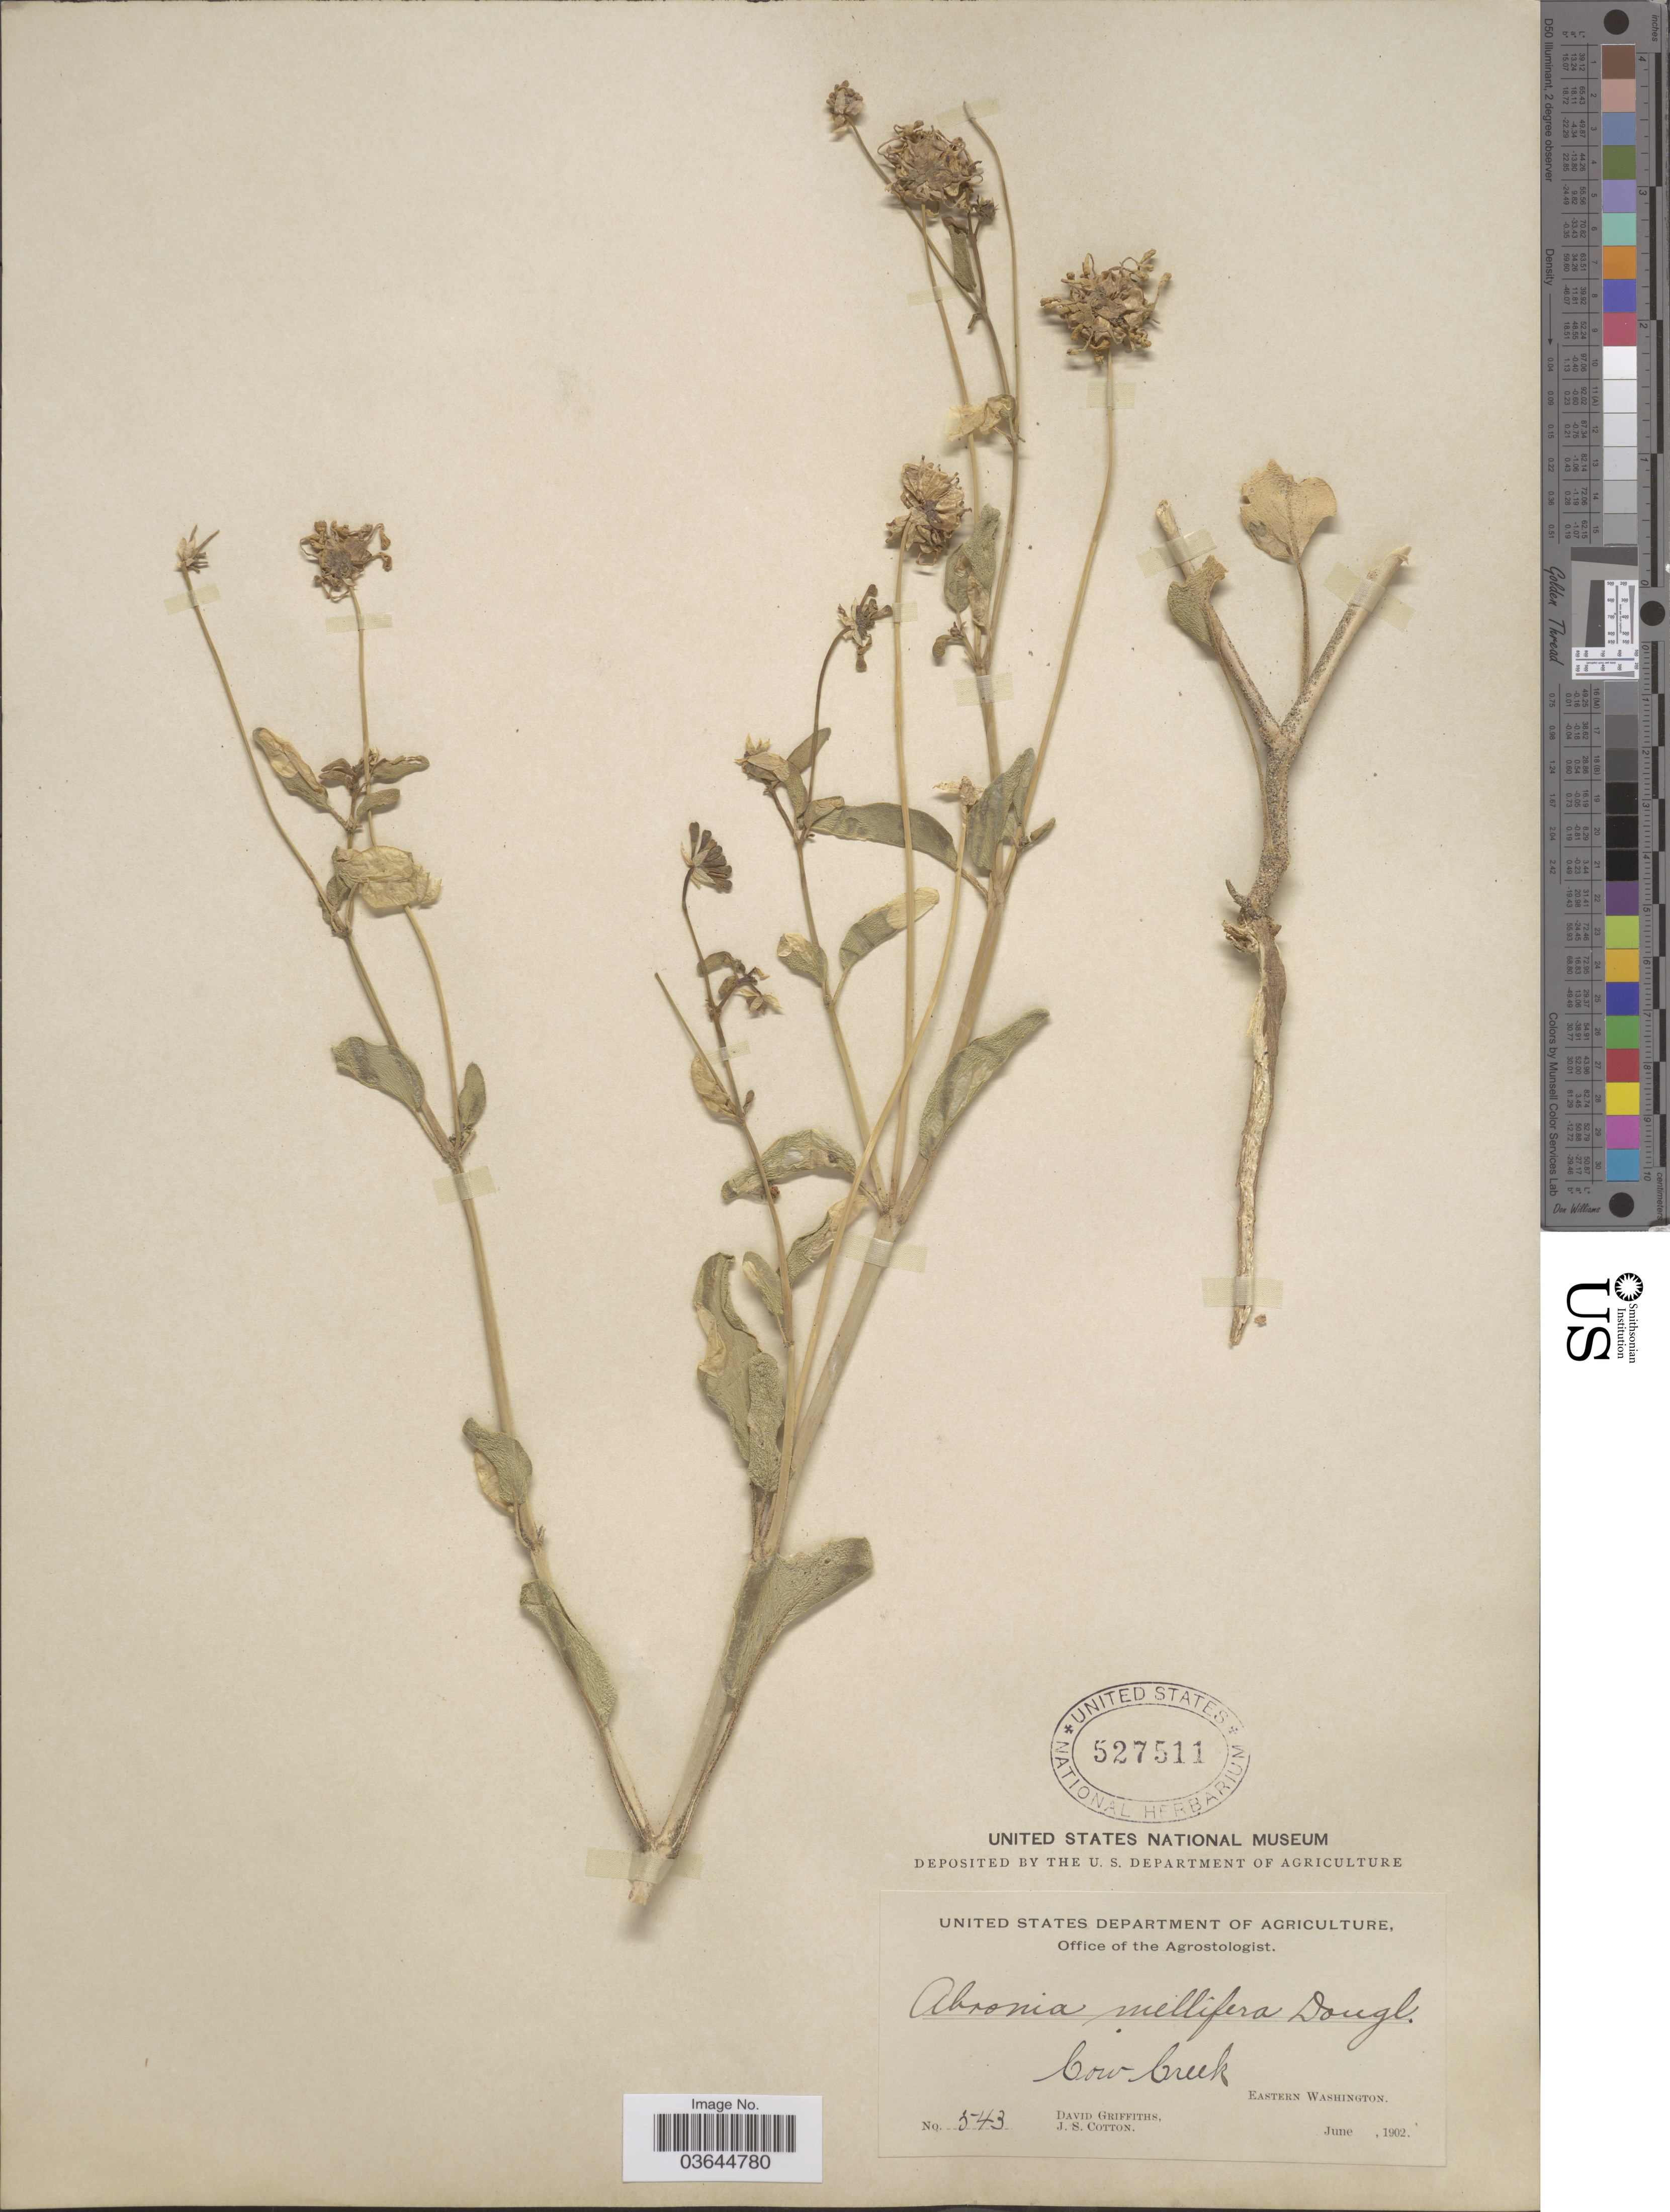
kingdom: Plantae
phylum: Tracheophyta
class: Magnoliopsida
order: Caryophyllales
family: Nyctaginaceae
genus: Abronia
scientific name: Abronia mellifera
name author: Douglas ex Hook.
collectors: D. Griffiths & J. S. Cotton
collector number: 543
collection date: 1902-06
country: United States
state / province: Washington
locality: Cow Creek. Eastern Washington.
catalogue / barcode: US 527511